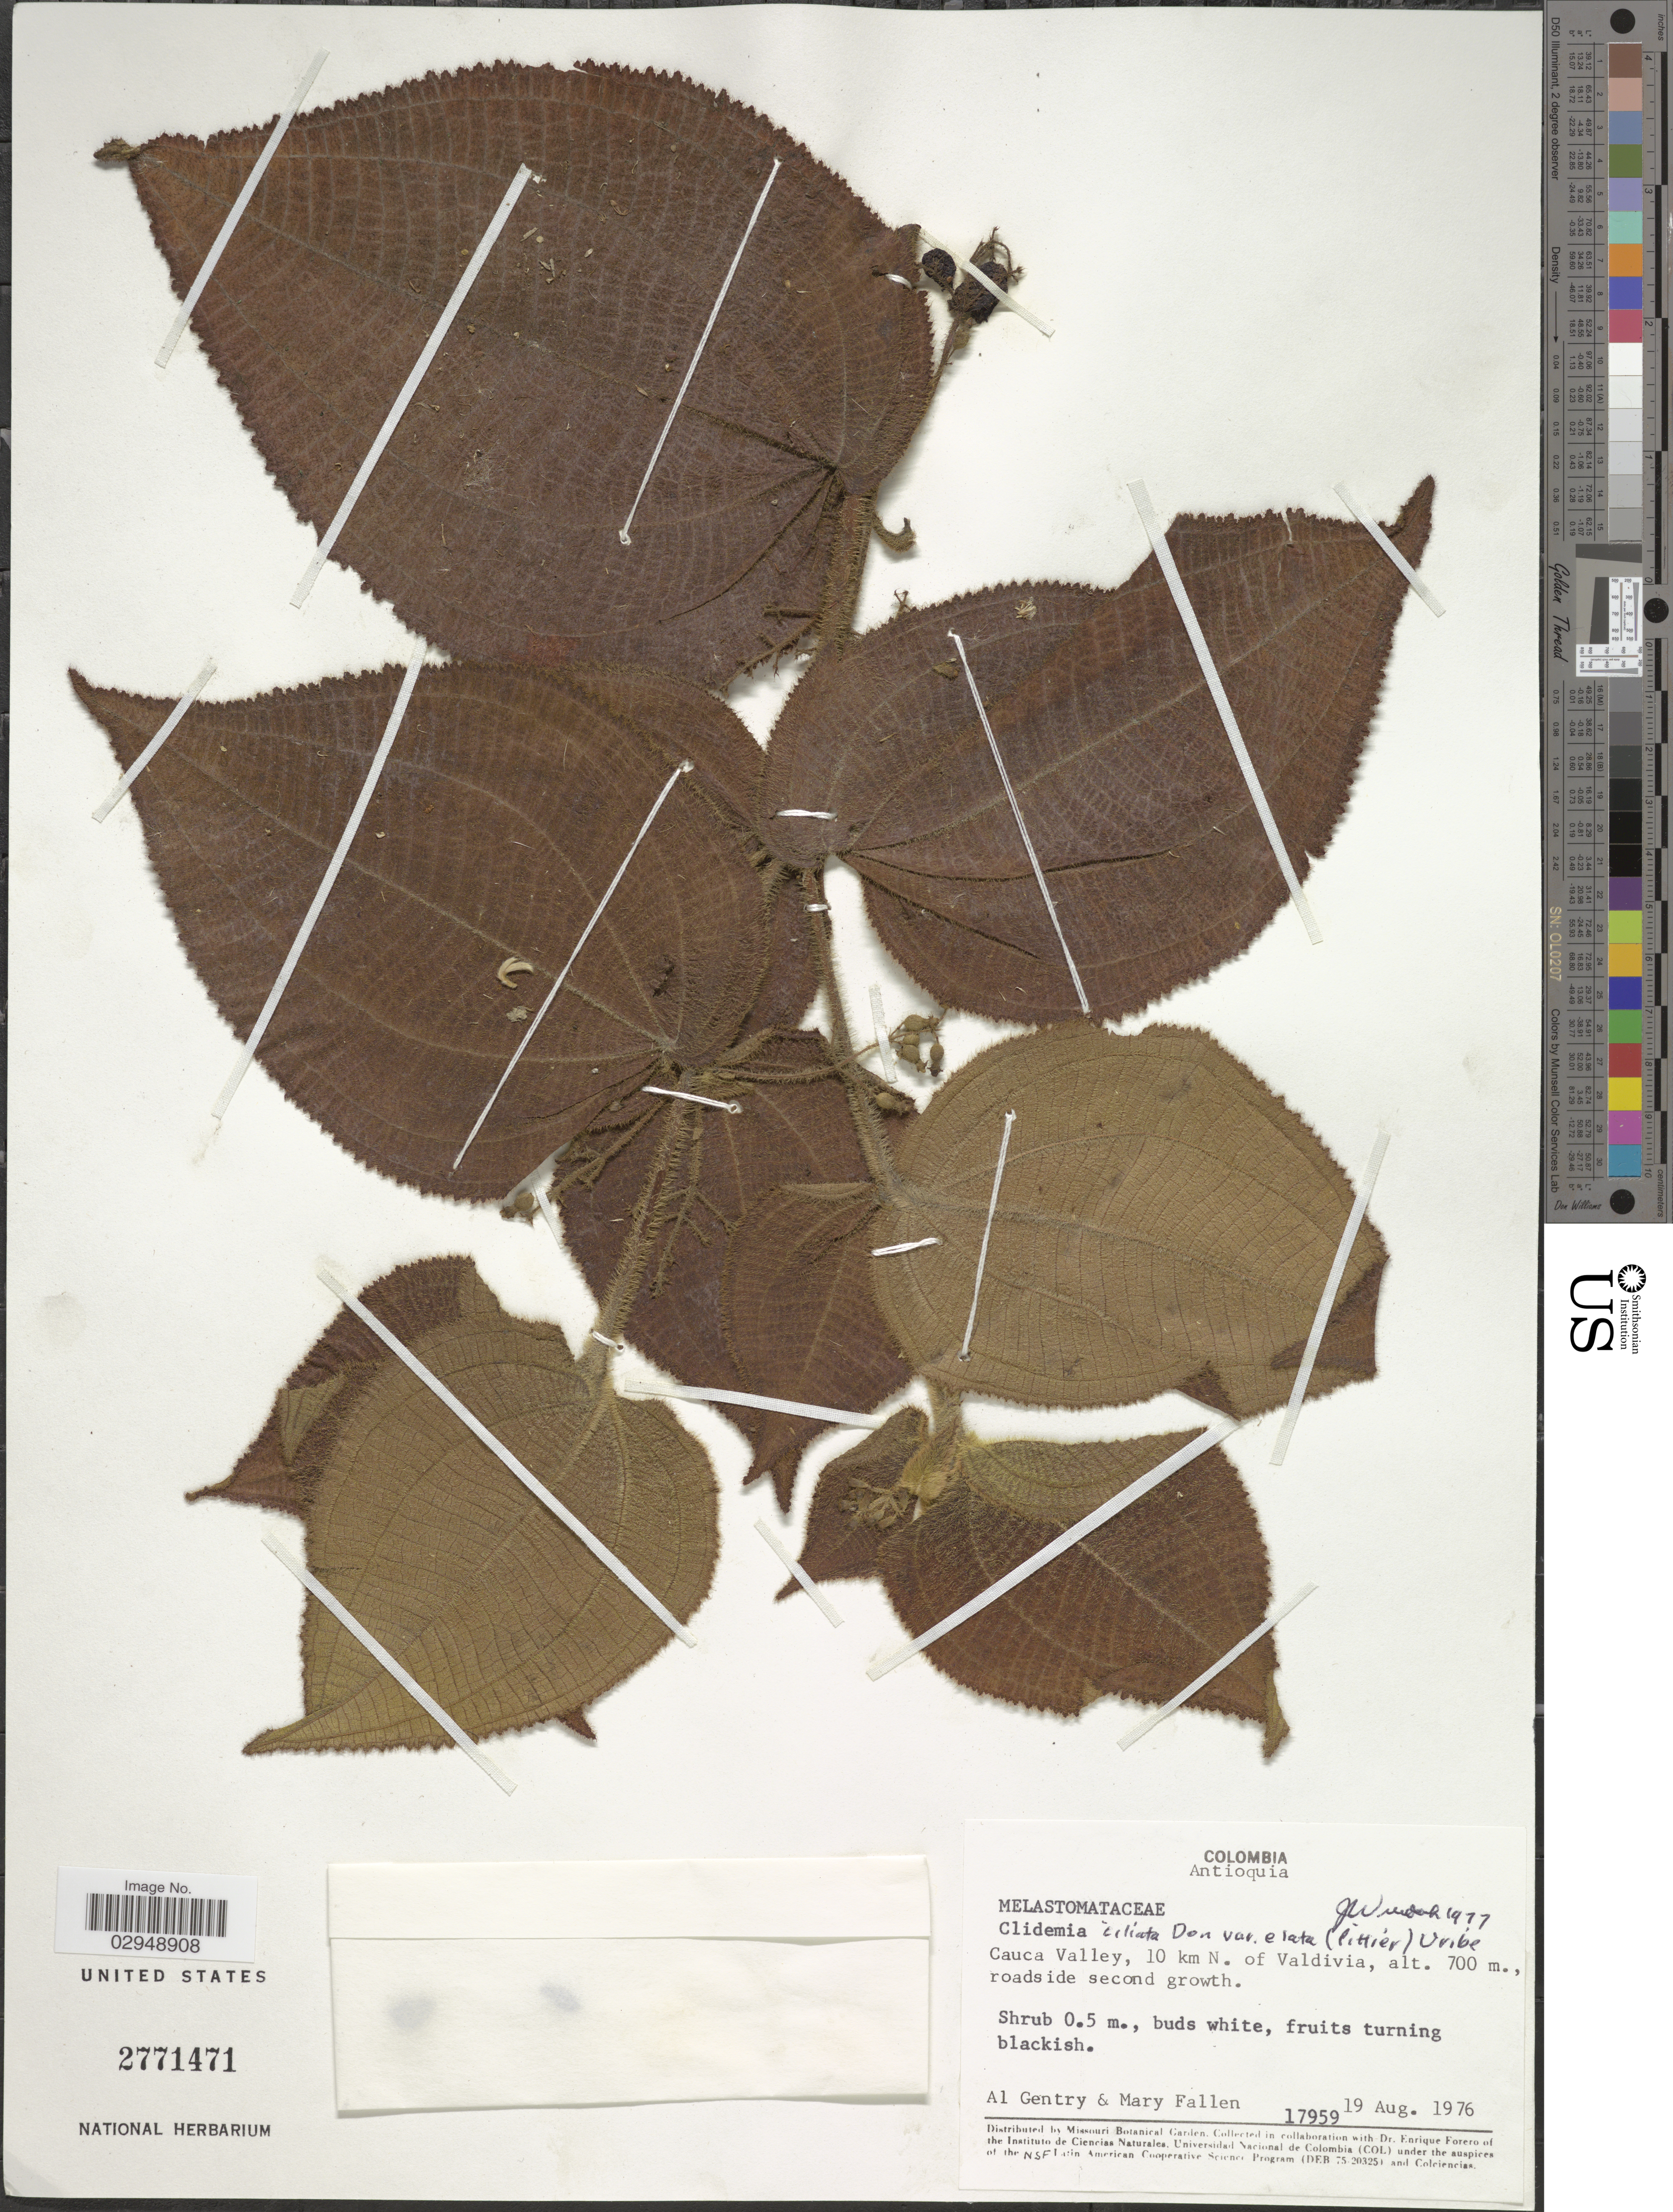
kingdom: Plantae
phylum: Tracheophyta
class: Magnoliopsida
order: Myrtales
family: Melastomataceae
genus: Clidemia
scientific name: Clidemia ciliata var. elata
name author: D. Don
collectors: A. H. Gentry & M. Fallen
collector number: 17959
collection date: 1976-08-19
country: Colombia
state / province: Antioquia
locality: Cauca Valley, 10 km N. of Valdivia.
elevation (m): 700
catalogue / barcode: US 2771471